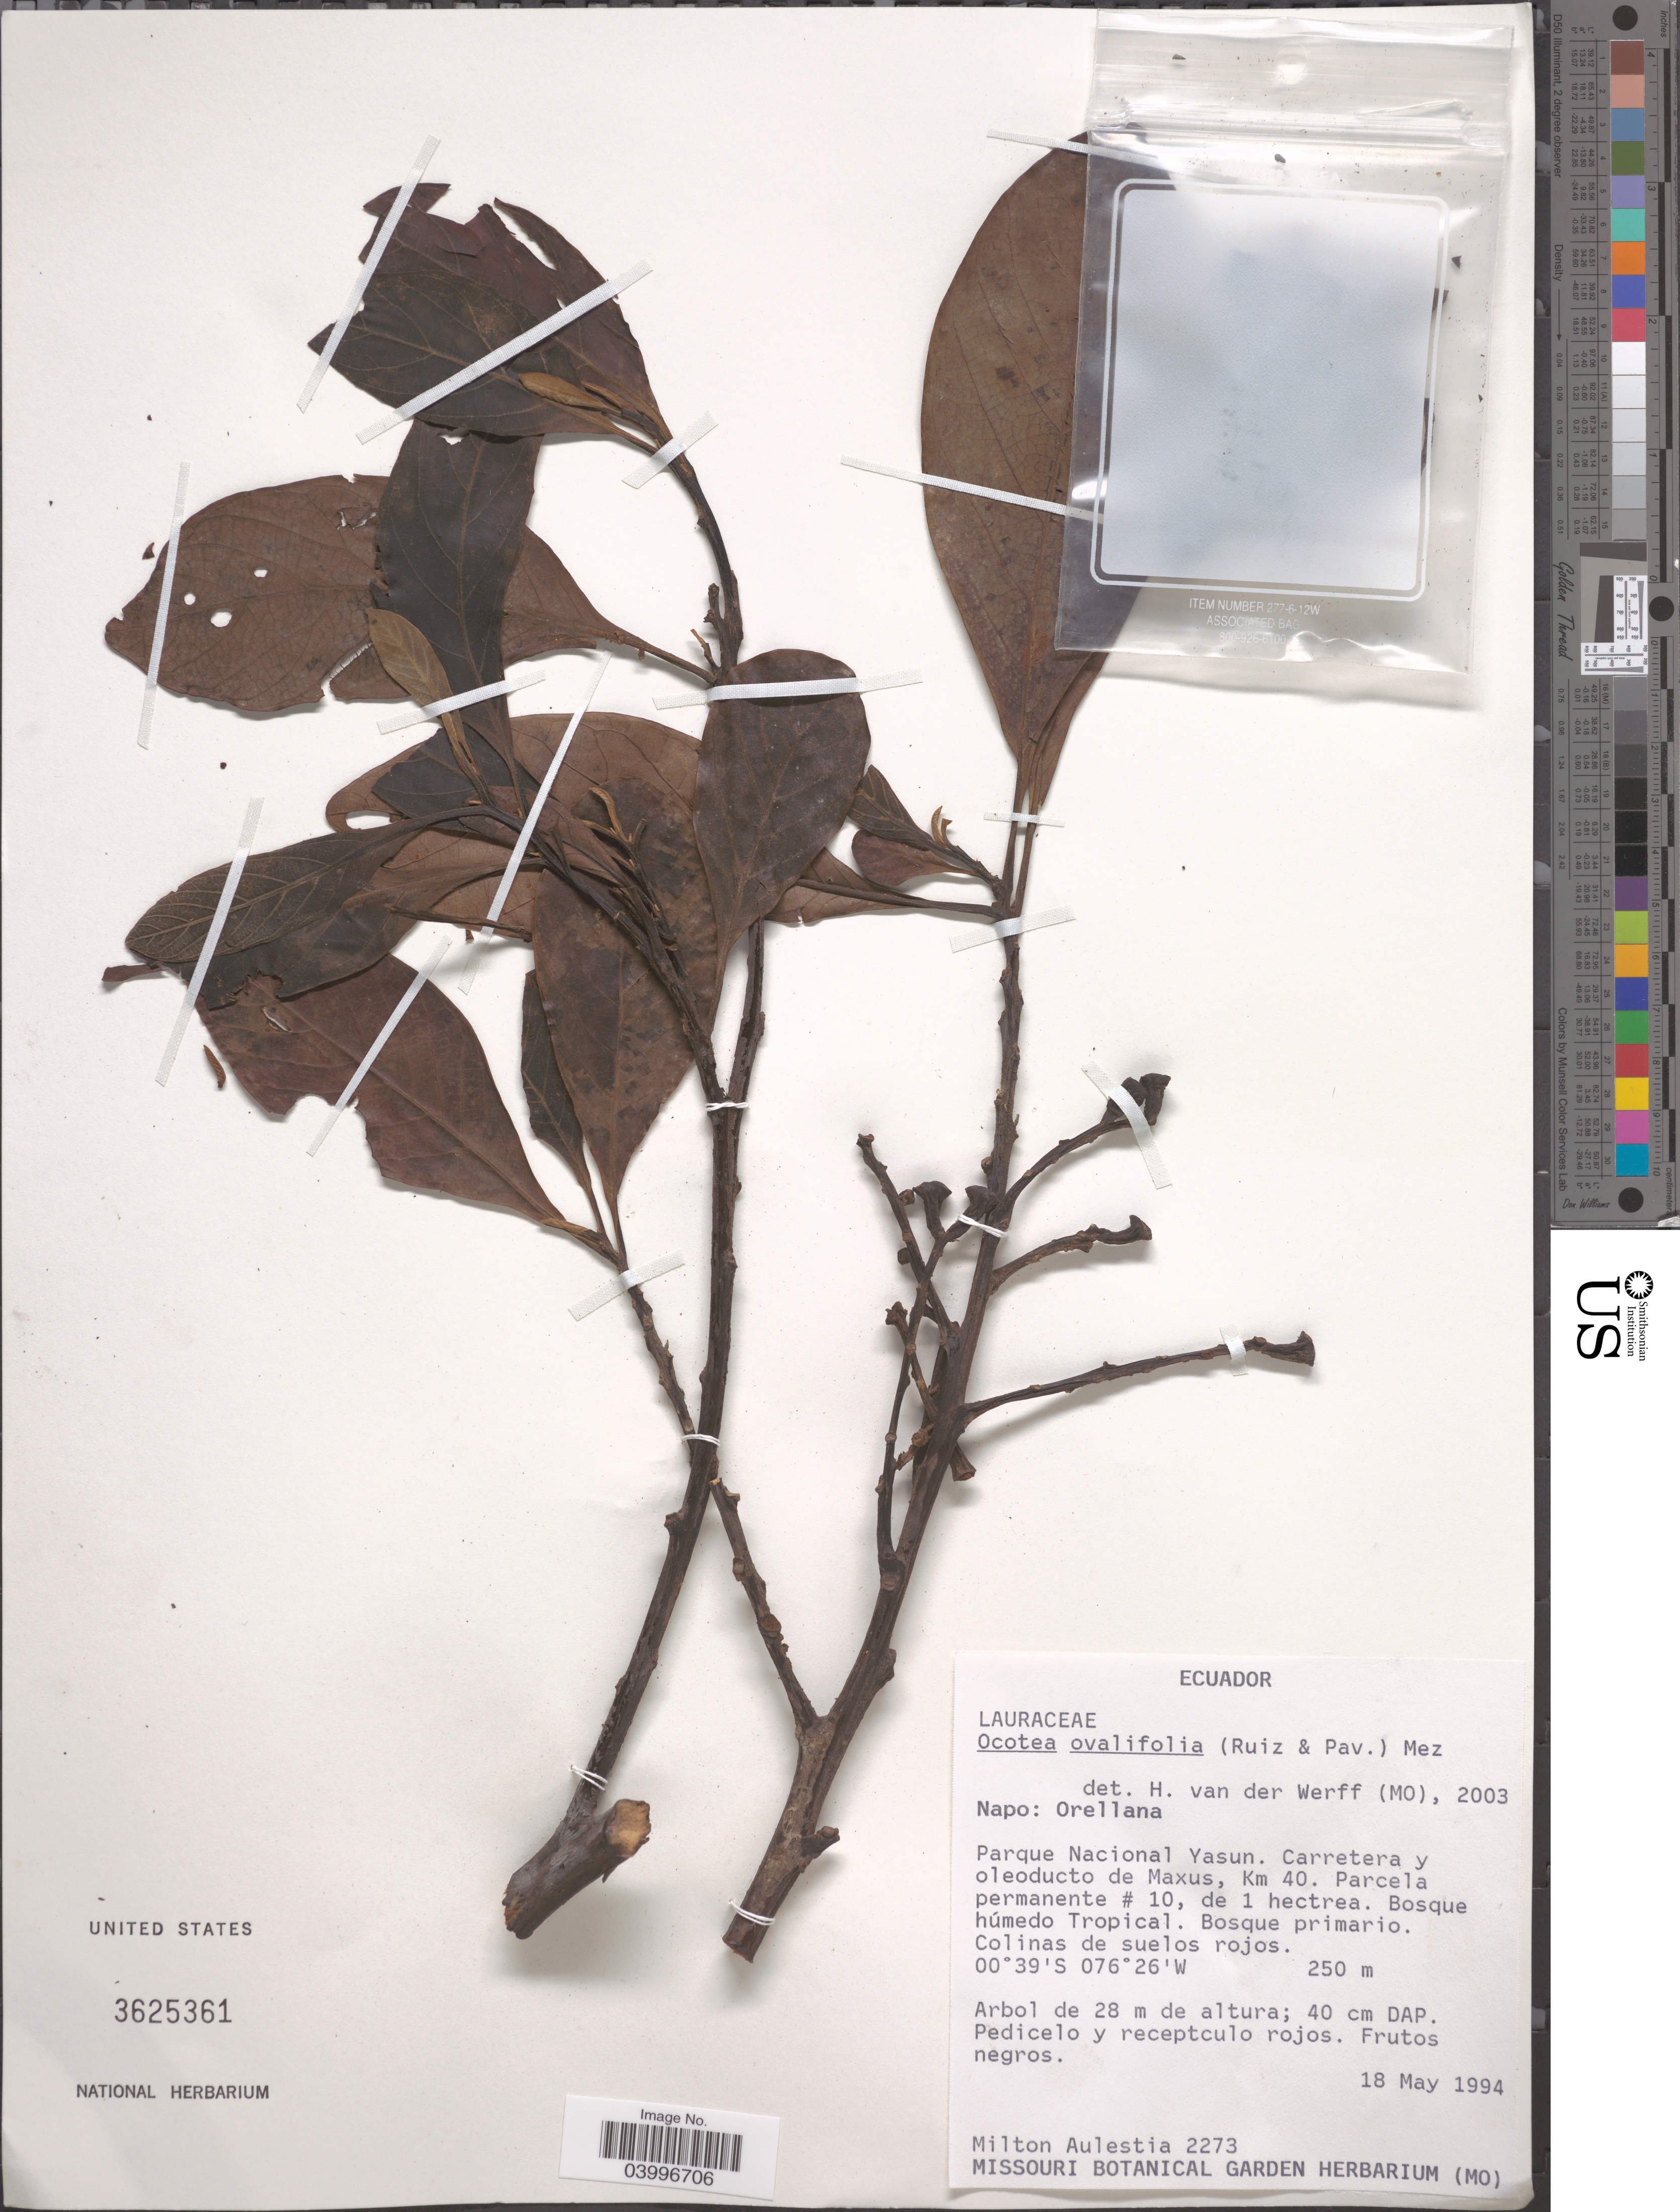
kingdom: Plantae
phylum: Tracheophyta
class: Magnoliopsida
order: Laurales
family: Lauraceae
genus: Ocotea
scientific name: Ocotea ovalifolia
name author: (Ruiz et al.) Mez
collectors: M. Aulestia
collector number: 2273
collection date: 1994-05-18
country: Ecuador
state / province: Orellana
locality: Napo: Orellana. Parque Nacional Yasun. Carretera y oleoducto de Maxus, Km 40. Parcela permanente # 10, de 1 hectarea.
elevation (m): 250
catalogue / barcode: US 3625361